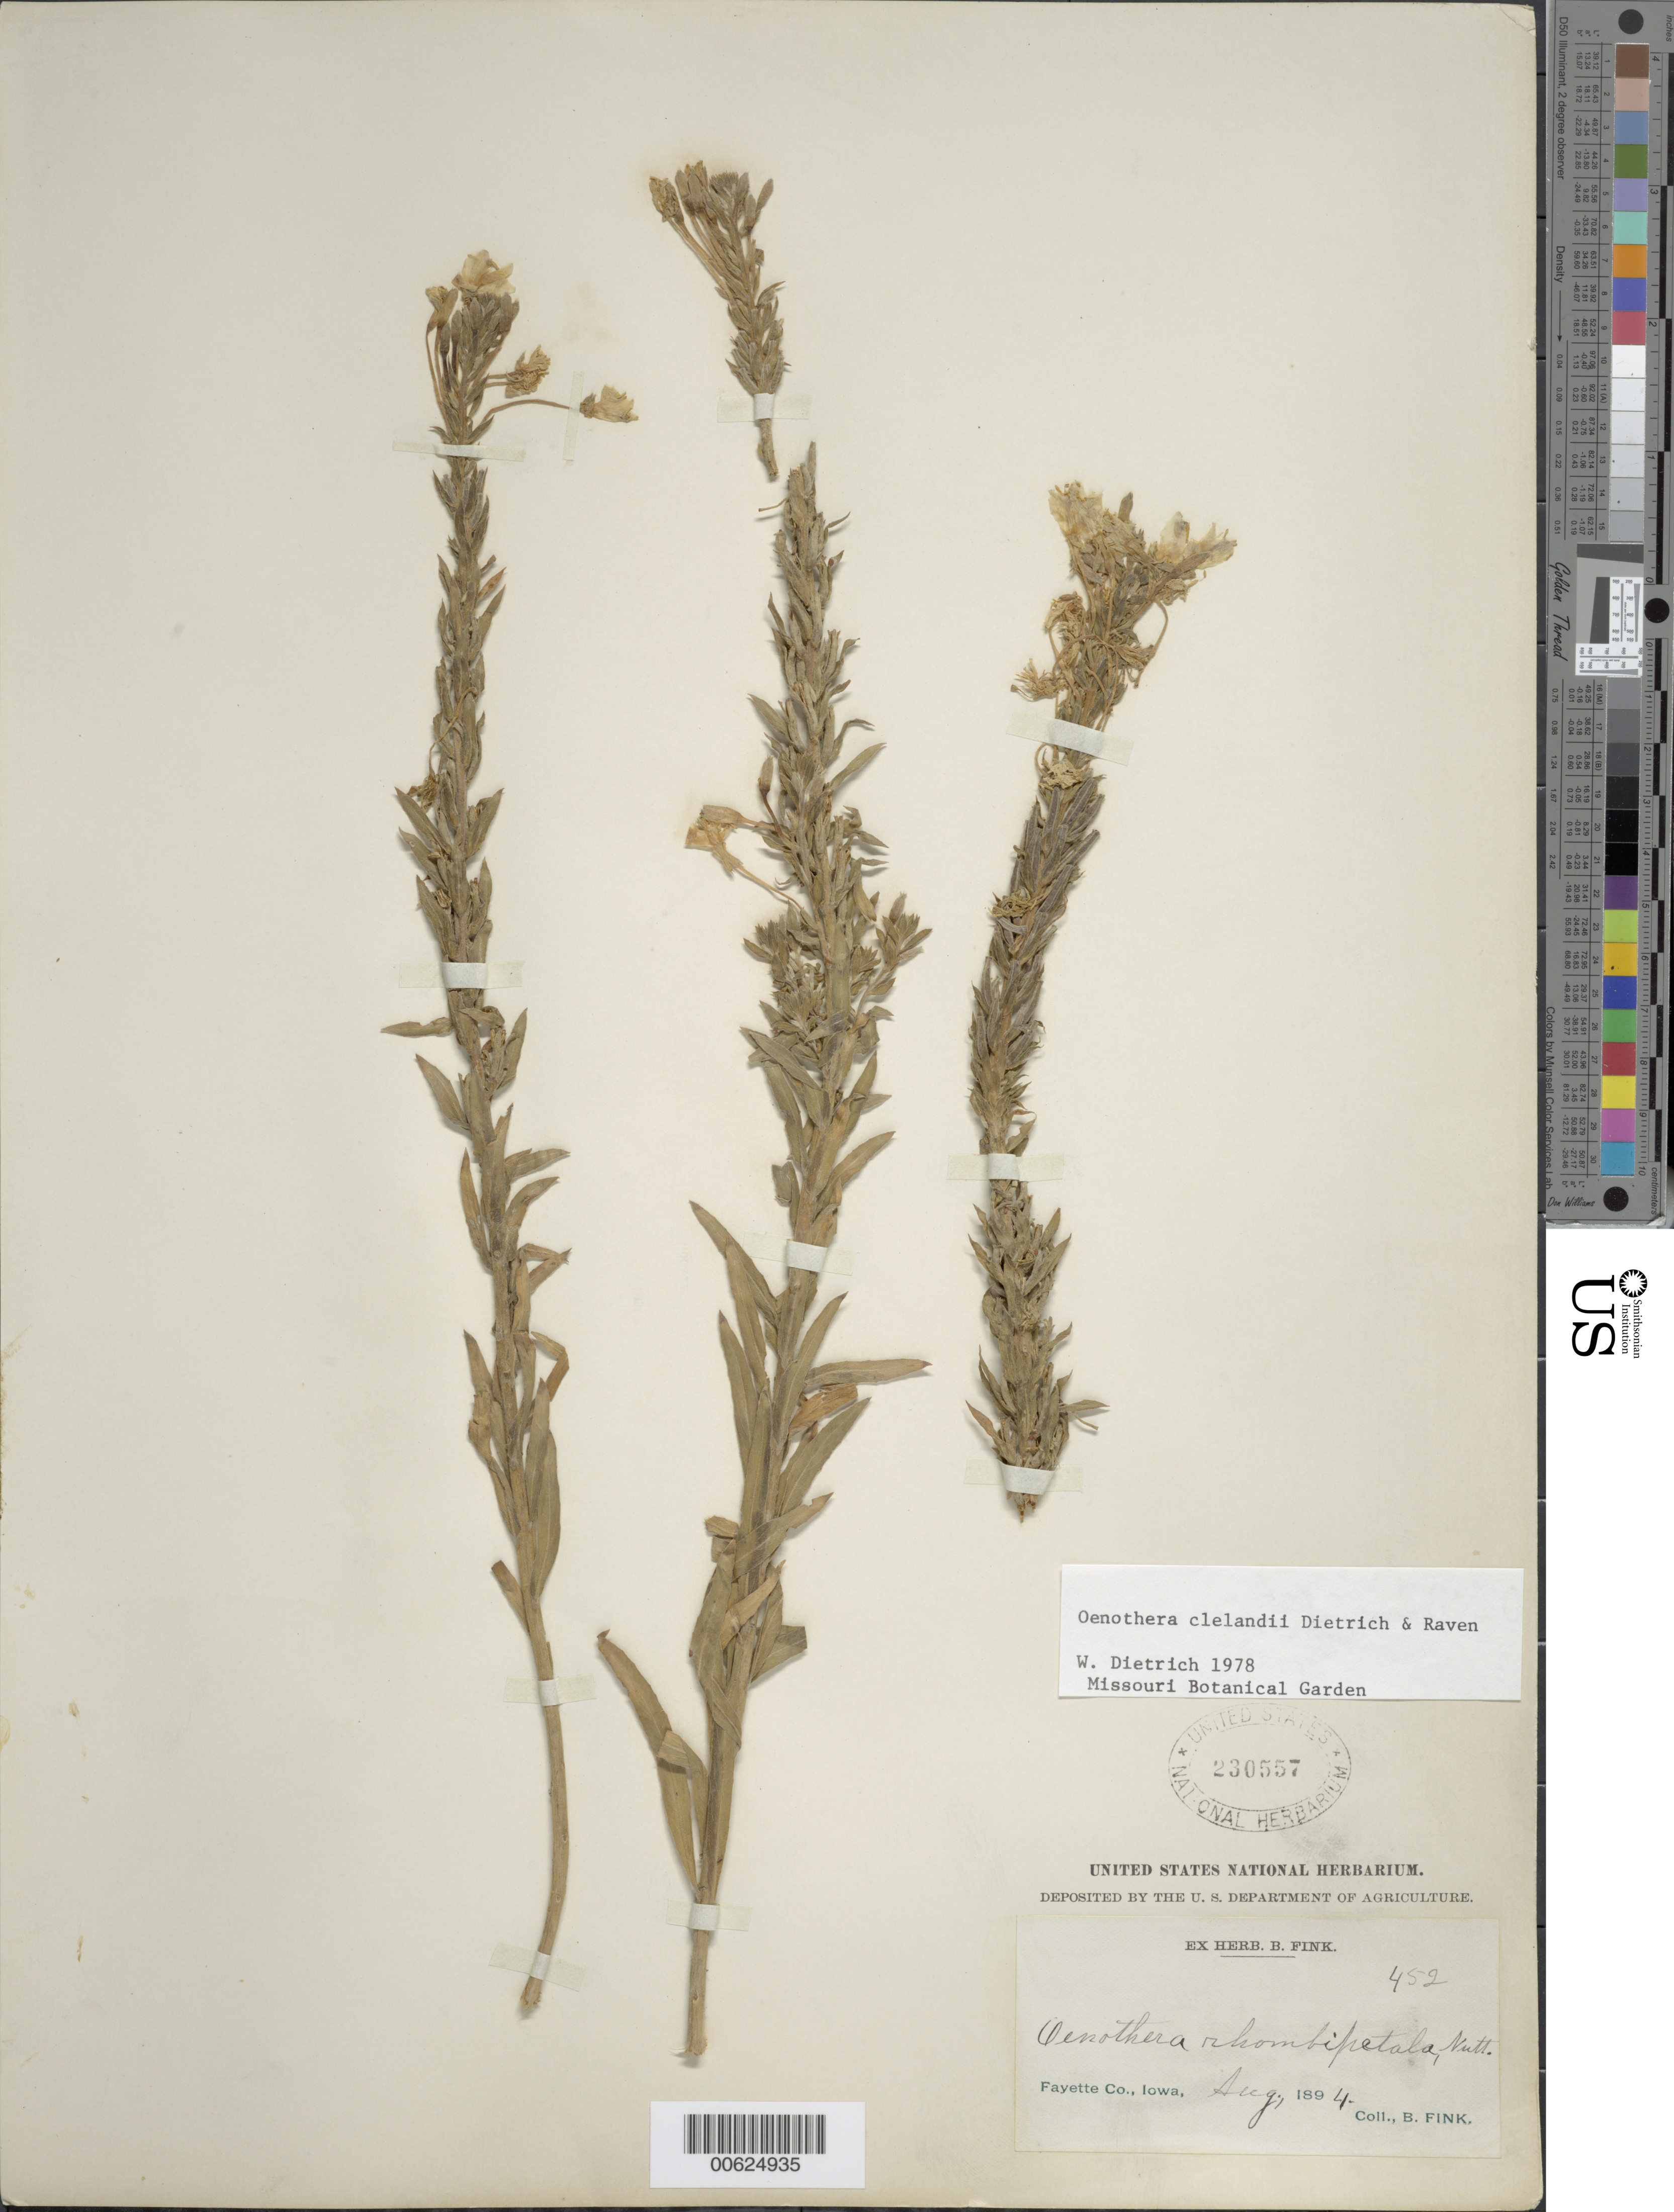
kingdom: Plantae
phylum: Tracheophyta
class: Magnoliopsida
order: Myrtales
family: Onagraceae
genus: Oenothera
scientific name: Oenothera clelandii W. Dietr., P.H. Raven & W.L. Wagner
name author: W. Dietr. et al.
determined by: Dietrich, W.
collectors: B. Fink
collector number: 452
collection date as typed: Aug 1894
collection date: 1894-08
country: United States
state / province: Idaho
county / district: Payette ?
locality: Fayette County (?). [There is no Fayette County in Idaho.]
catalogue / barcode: US 230557